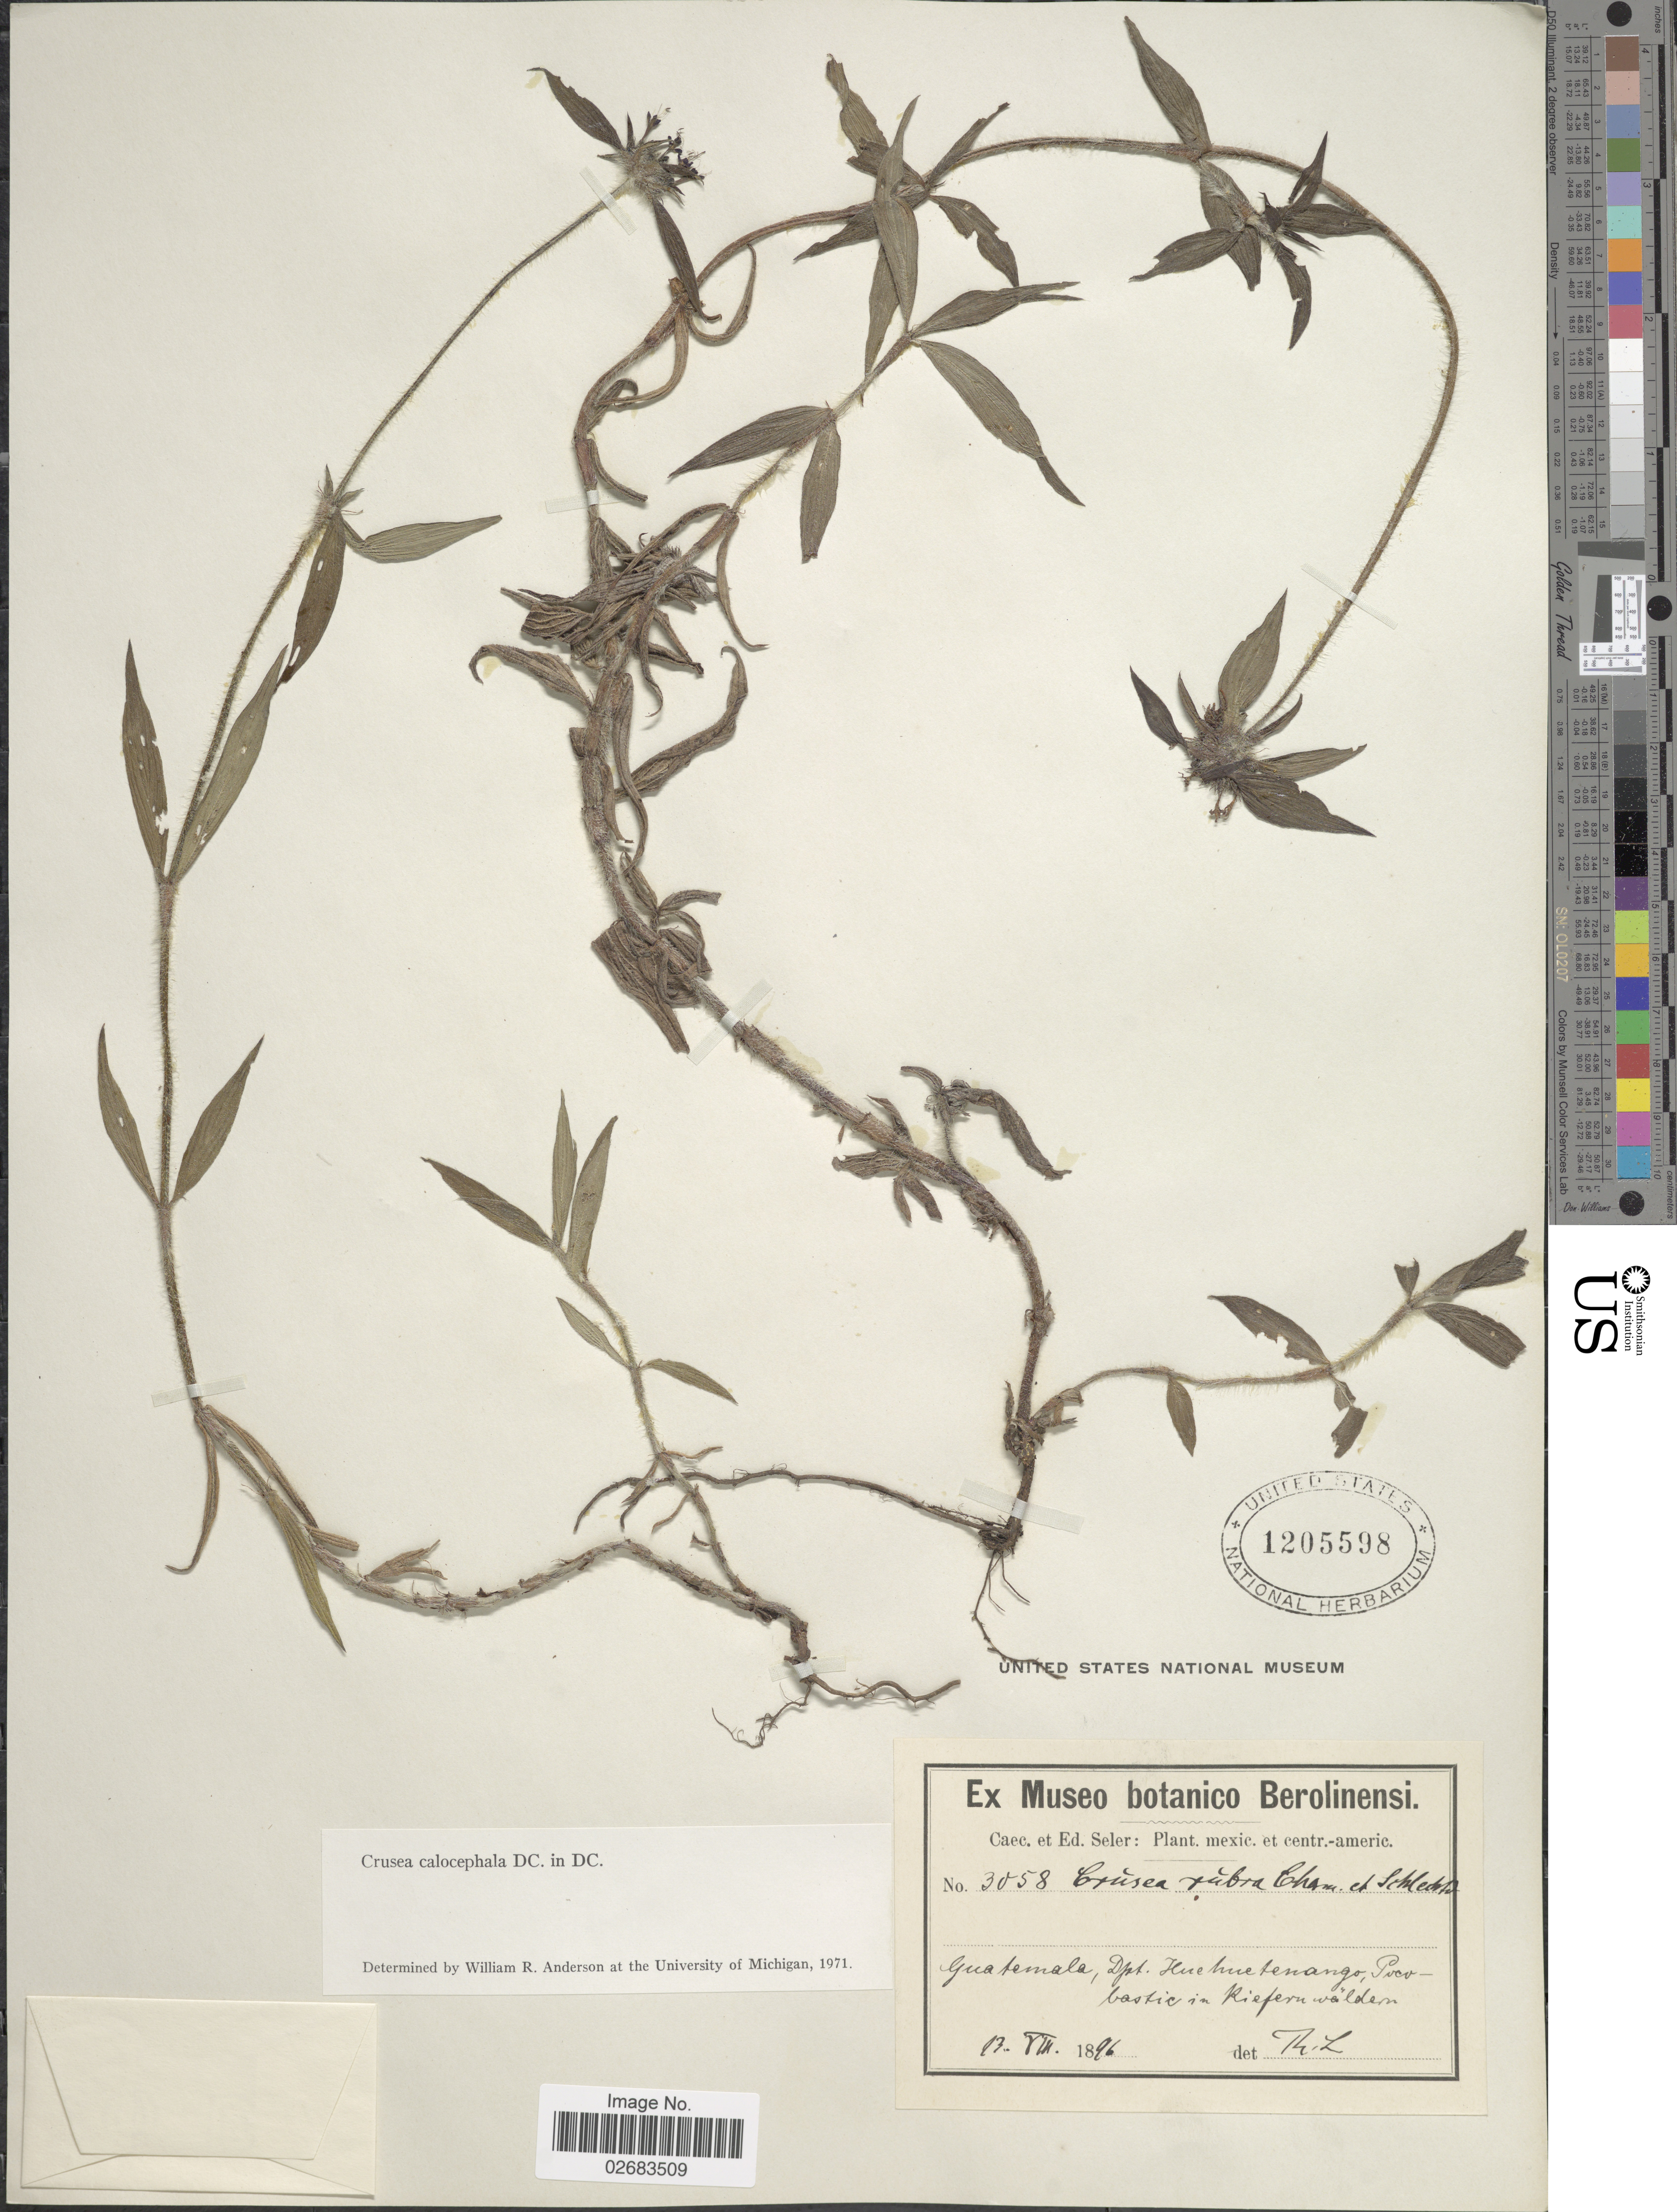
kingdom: Plantae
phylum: Tracheophyta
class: Magnoliopsida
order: Gentianales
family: Rubiaceae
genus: Crusea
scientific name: Crusea calocephala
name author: DC.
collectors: ex Caec. et Ed Seler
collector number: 3058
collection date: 1896-08-13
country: Guatemala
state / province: Huehuetenango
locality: Pocobastic in Riefern waldern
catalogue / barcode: US 1205598